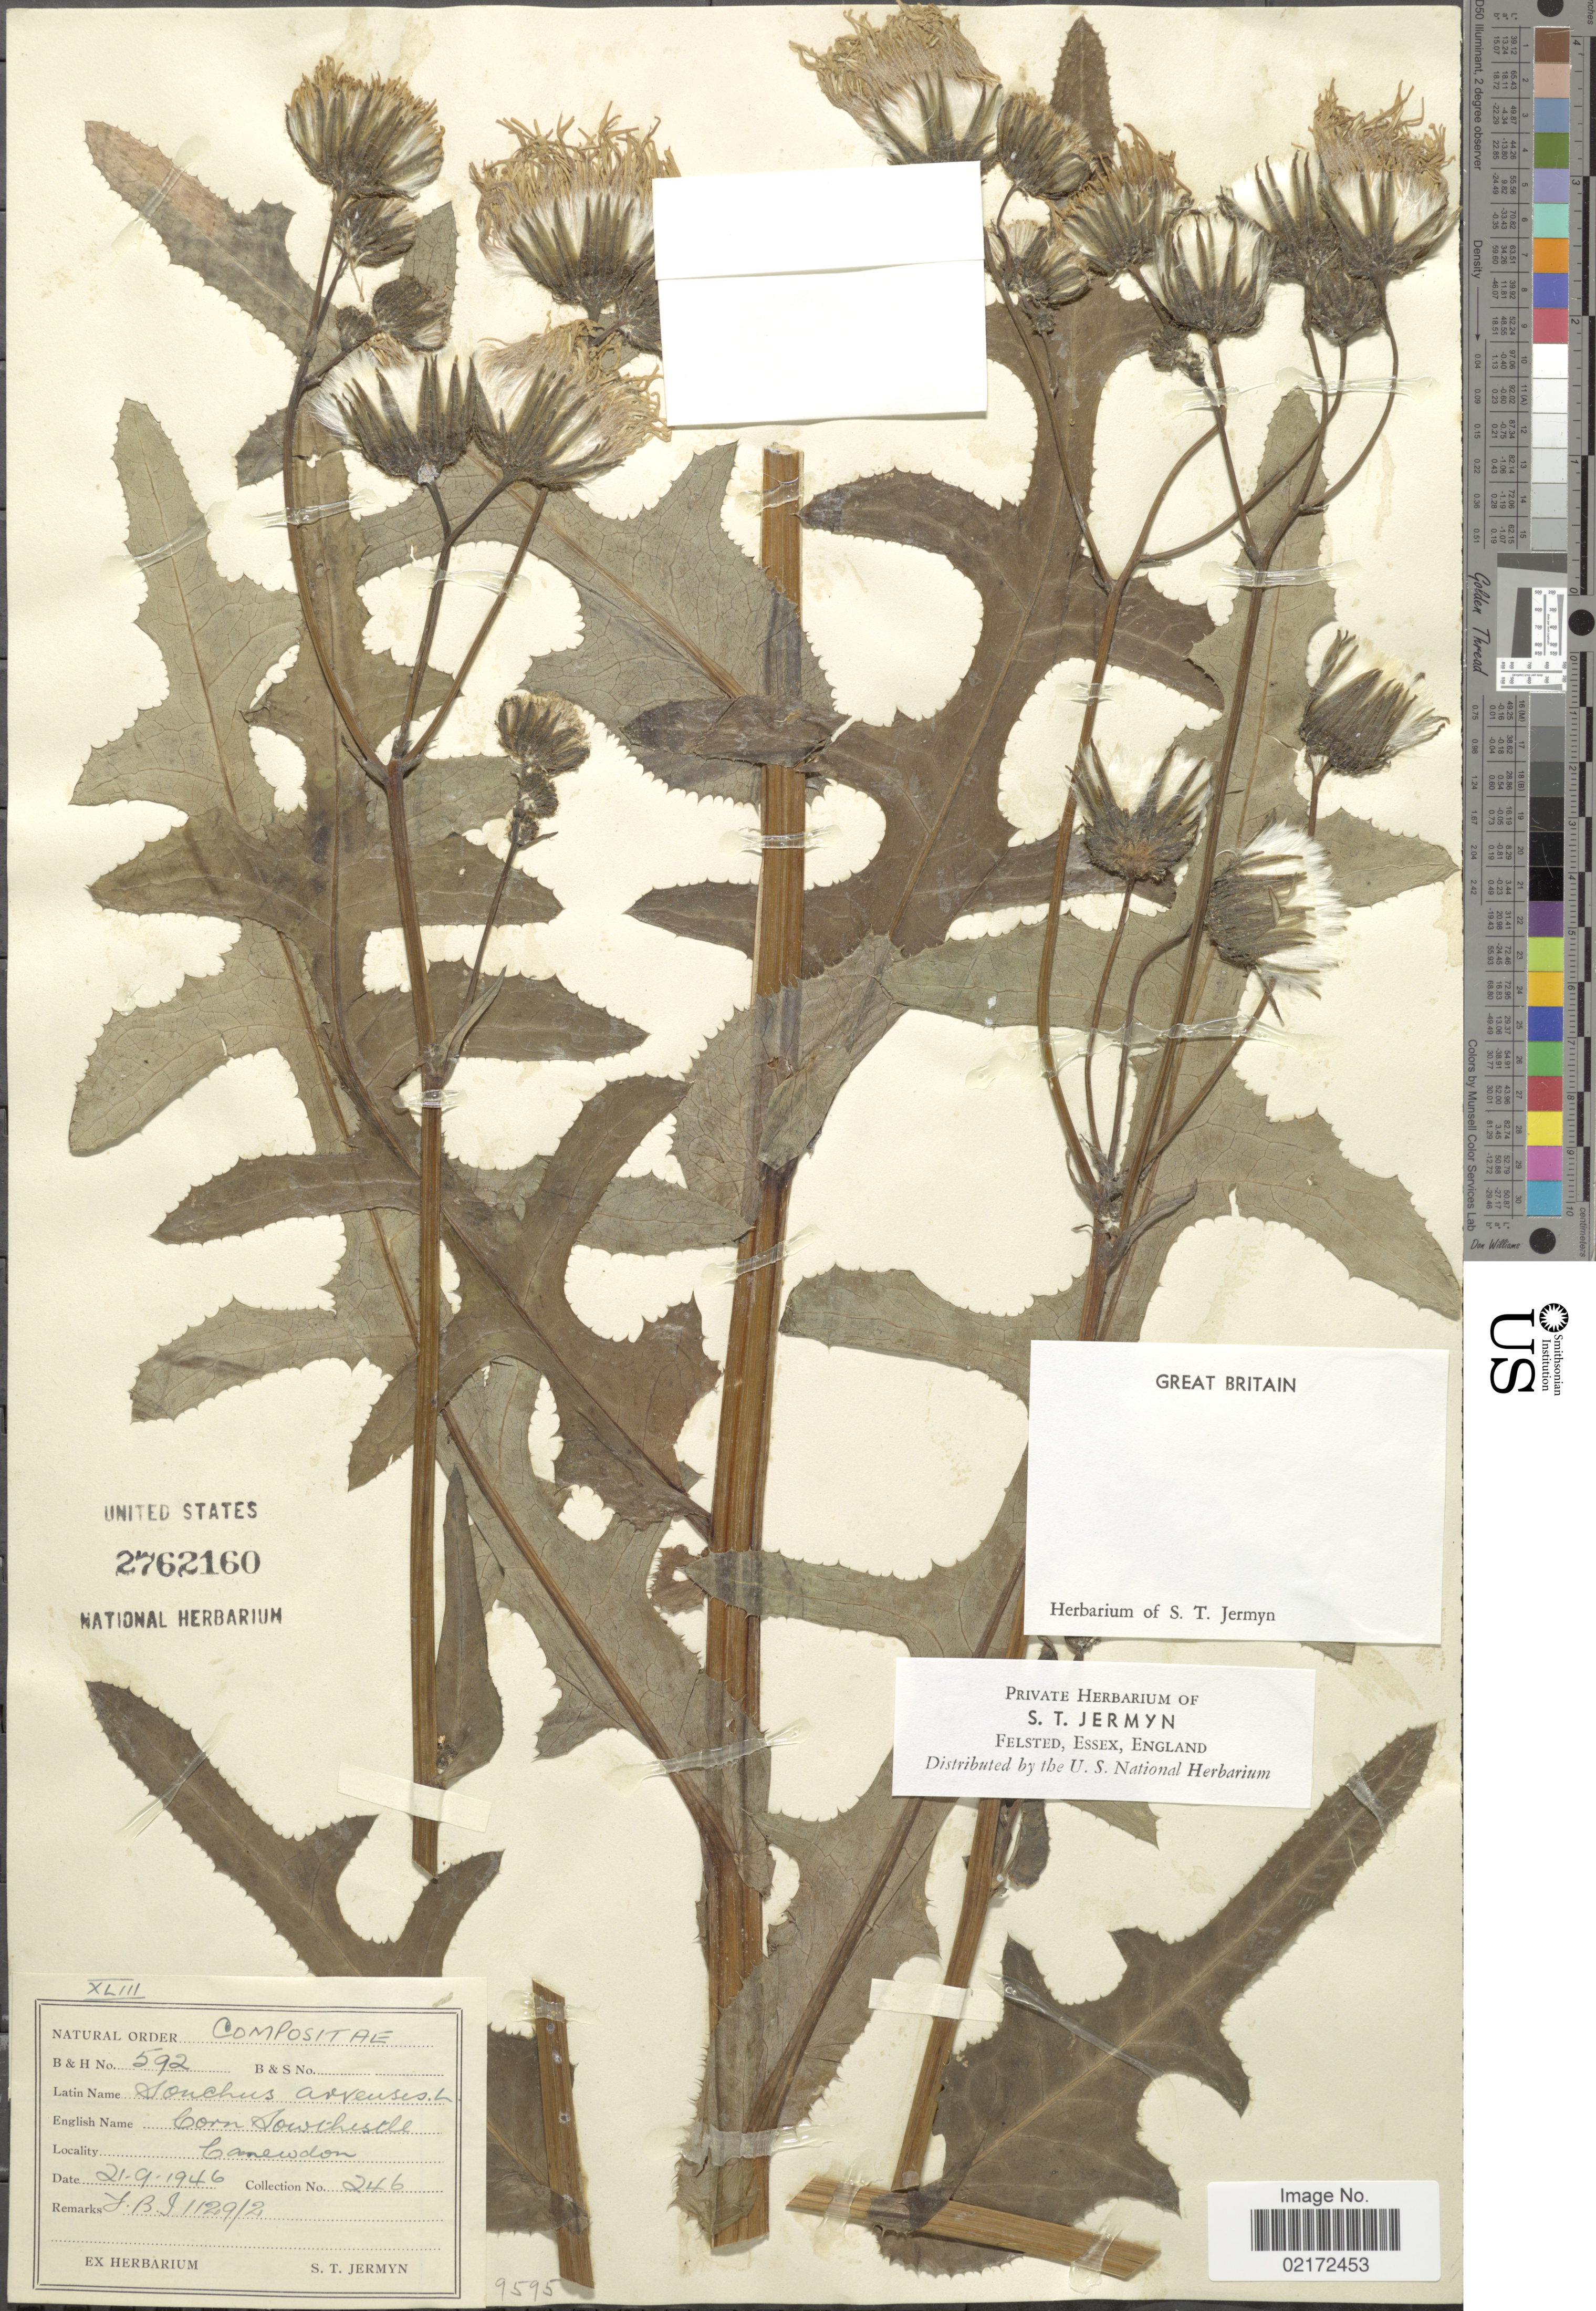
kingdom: Plantae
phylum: Tracheophyta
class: Magnoliopsida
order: Asterales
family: Asteraceae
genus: Sonchus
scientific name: Sonchus arvensis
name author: L.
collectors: S. Jermyn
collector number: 246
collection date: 1946-09-21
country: United Kingdom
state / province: England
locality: Caneowden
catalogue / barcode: US 2762160